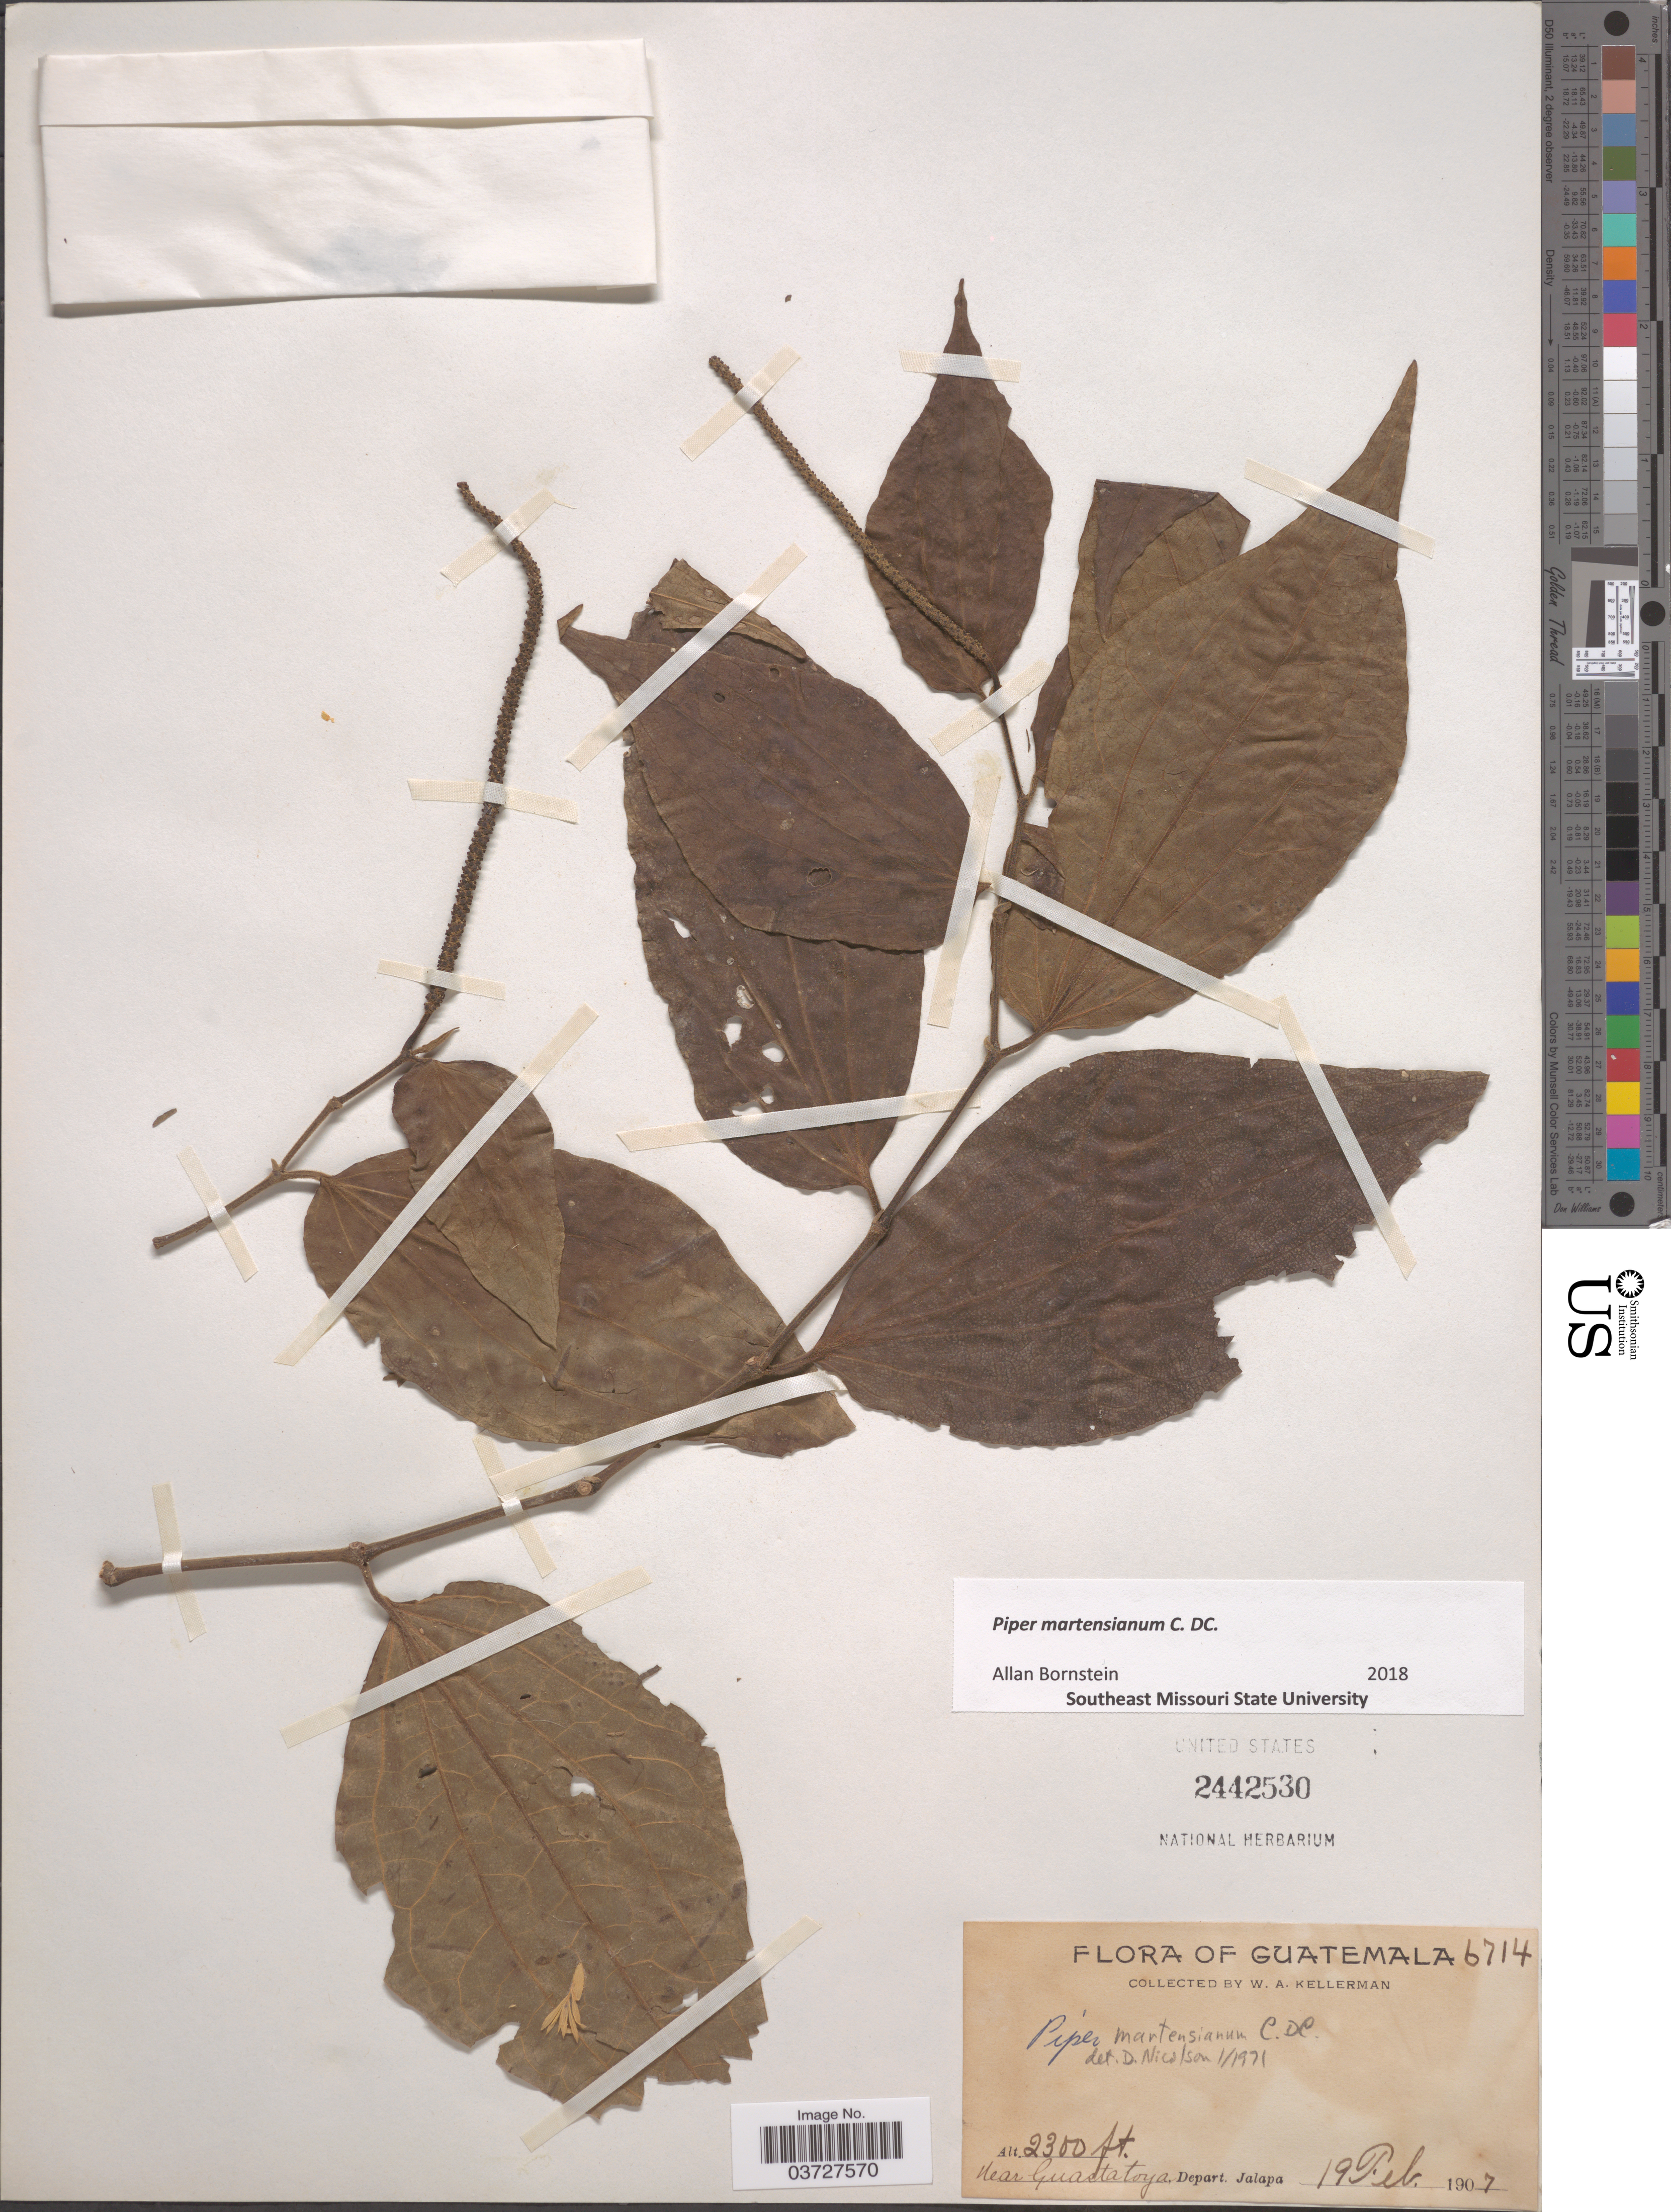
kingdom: Plantae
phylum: Tracheophyta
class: Magnoliopsida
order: Piperales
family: Piperaceae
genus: Piper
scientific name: Piper martensianum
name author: C. DC.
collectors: W. Kellerman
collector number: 6714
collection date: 1907-02-19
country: Guatemala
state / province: Jalapa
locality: Near Guastatoya, Depart. Jalapa.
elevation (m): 701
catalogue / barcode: US 2442530